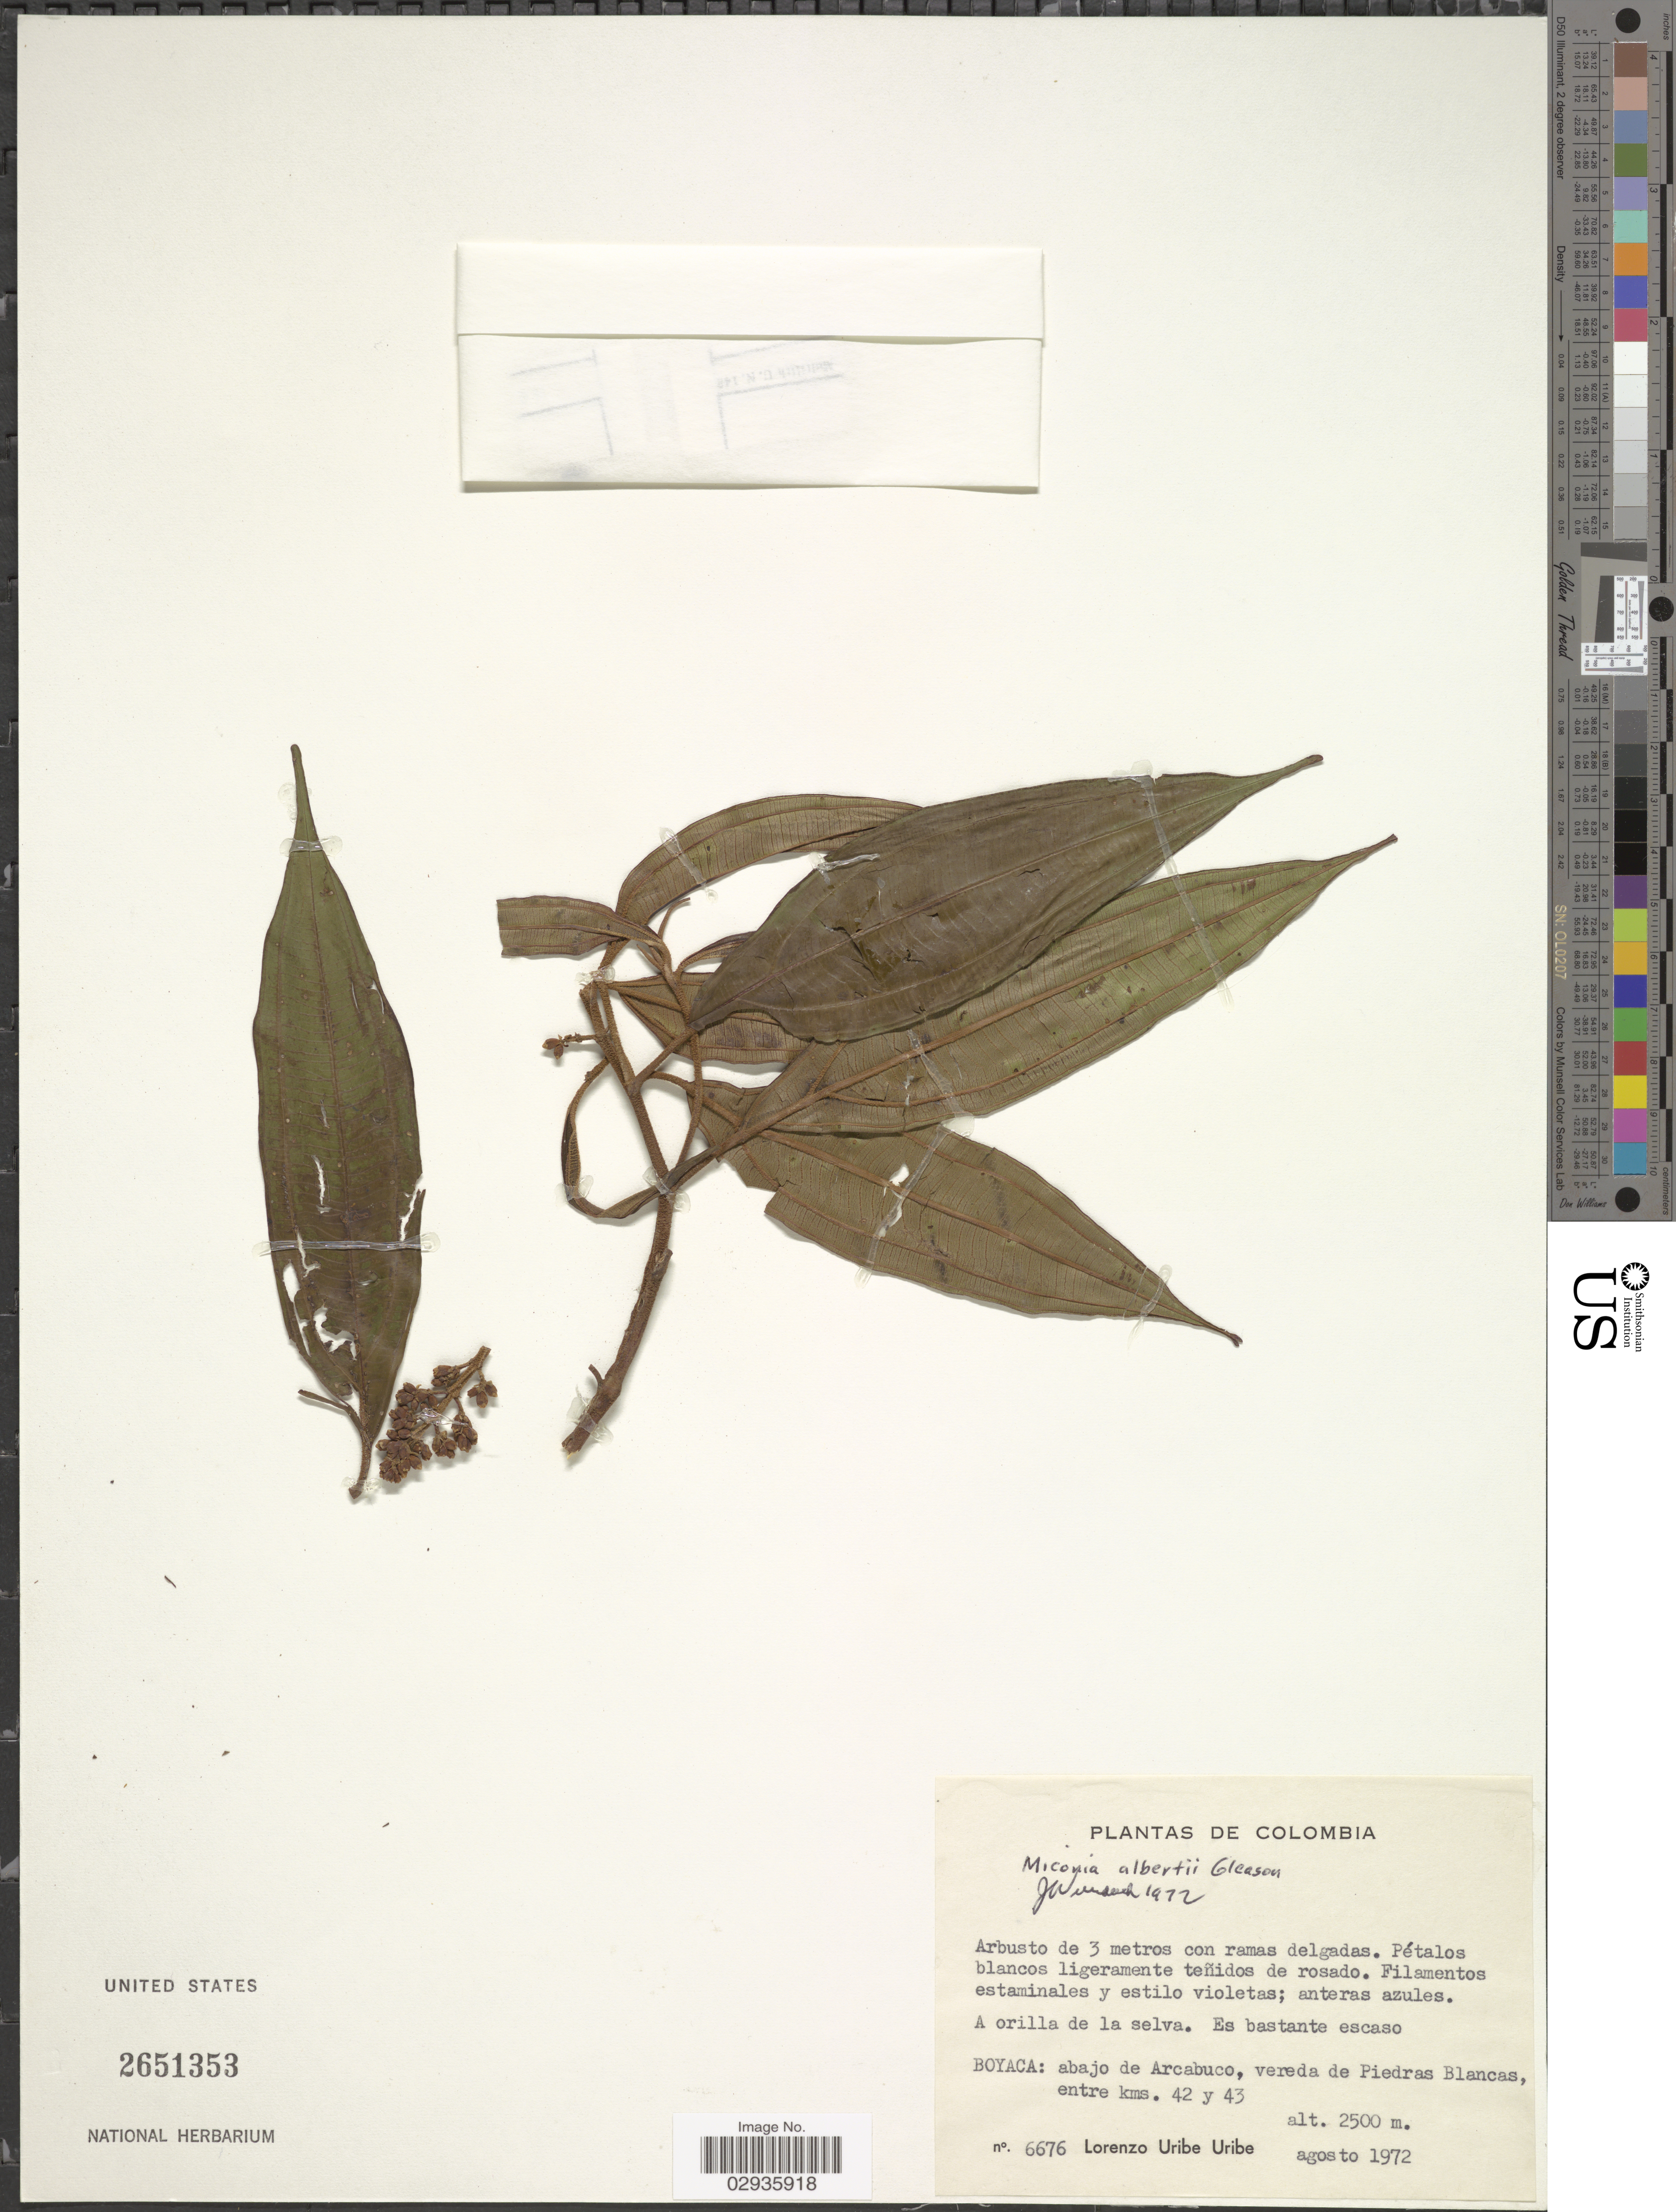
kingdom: Plantae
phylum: Tracheophyta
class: Magnoliopsida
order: Myrtales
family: Melastomataceae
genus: Miconia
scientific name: Miconia alberti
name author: Gleason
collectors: L. Uribe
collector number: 6676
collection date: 1972-08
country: Colombia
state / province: Boyacá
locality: Abajo de Arcabucom vereda de Piedras Blancas, entre kms. 42 y 43.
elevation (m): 2500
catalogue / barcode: US 2651353